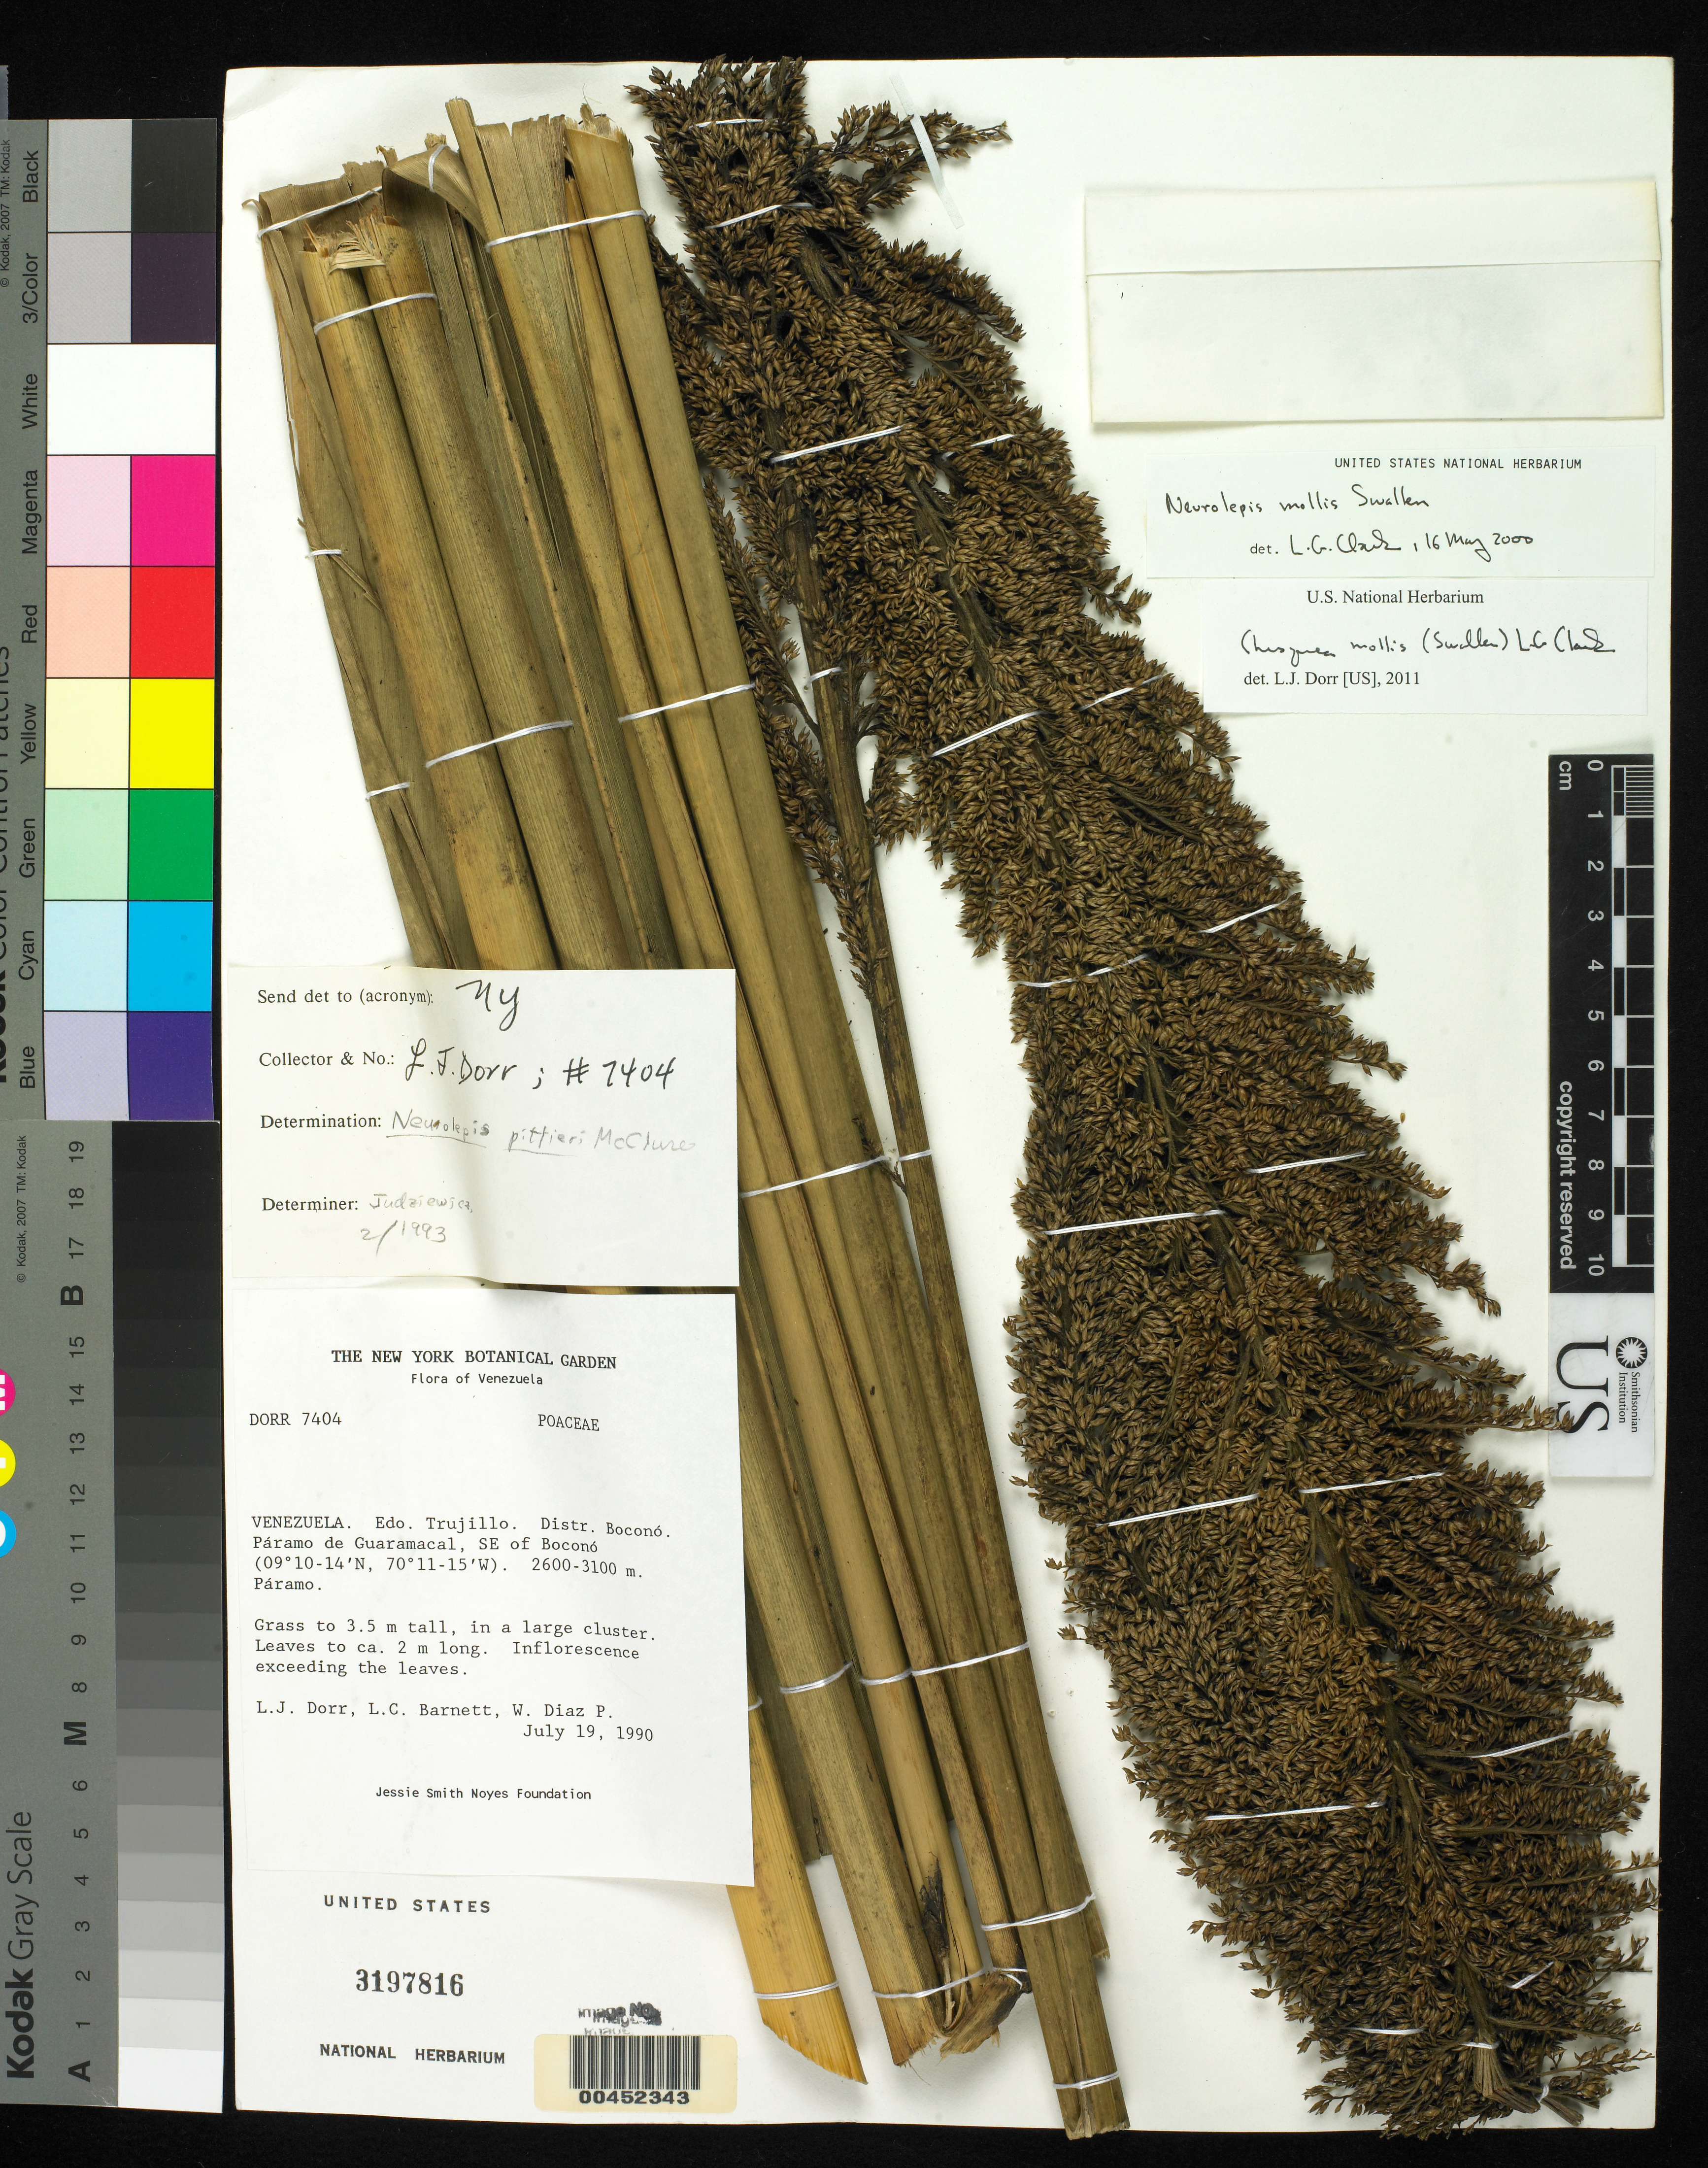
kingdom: Plantae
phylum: Tracheophyta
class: Liliopsida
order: Poales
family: Poaceae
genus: Chusquea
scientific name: Chusquea mollis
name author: (Swallen) L.G. Clark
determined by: Dorr, L. J., (BOT), Smithsonian Institution - National Museum of Natural History (UNITED STATES)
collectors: L. J. Dorr, L. C. Barnett & W. Díaz P.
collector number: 7404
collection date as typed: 19 Jul 1990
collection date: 1990-07-19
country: Venezuela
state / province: Trujillo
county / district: Boconó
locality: Páramo de Guaramacal, SE of Boconó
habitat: Paramo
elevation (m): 2600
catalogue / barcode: US 3197816